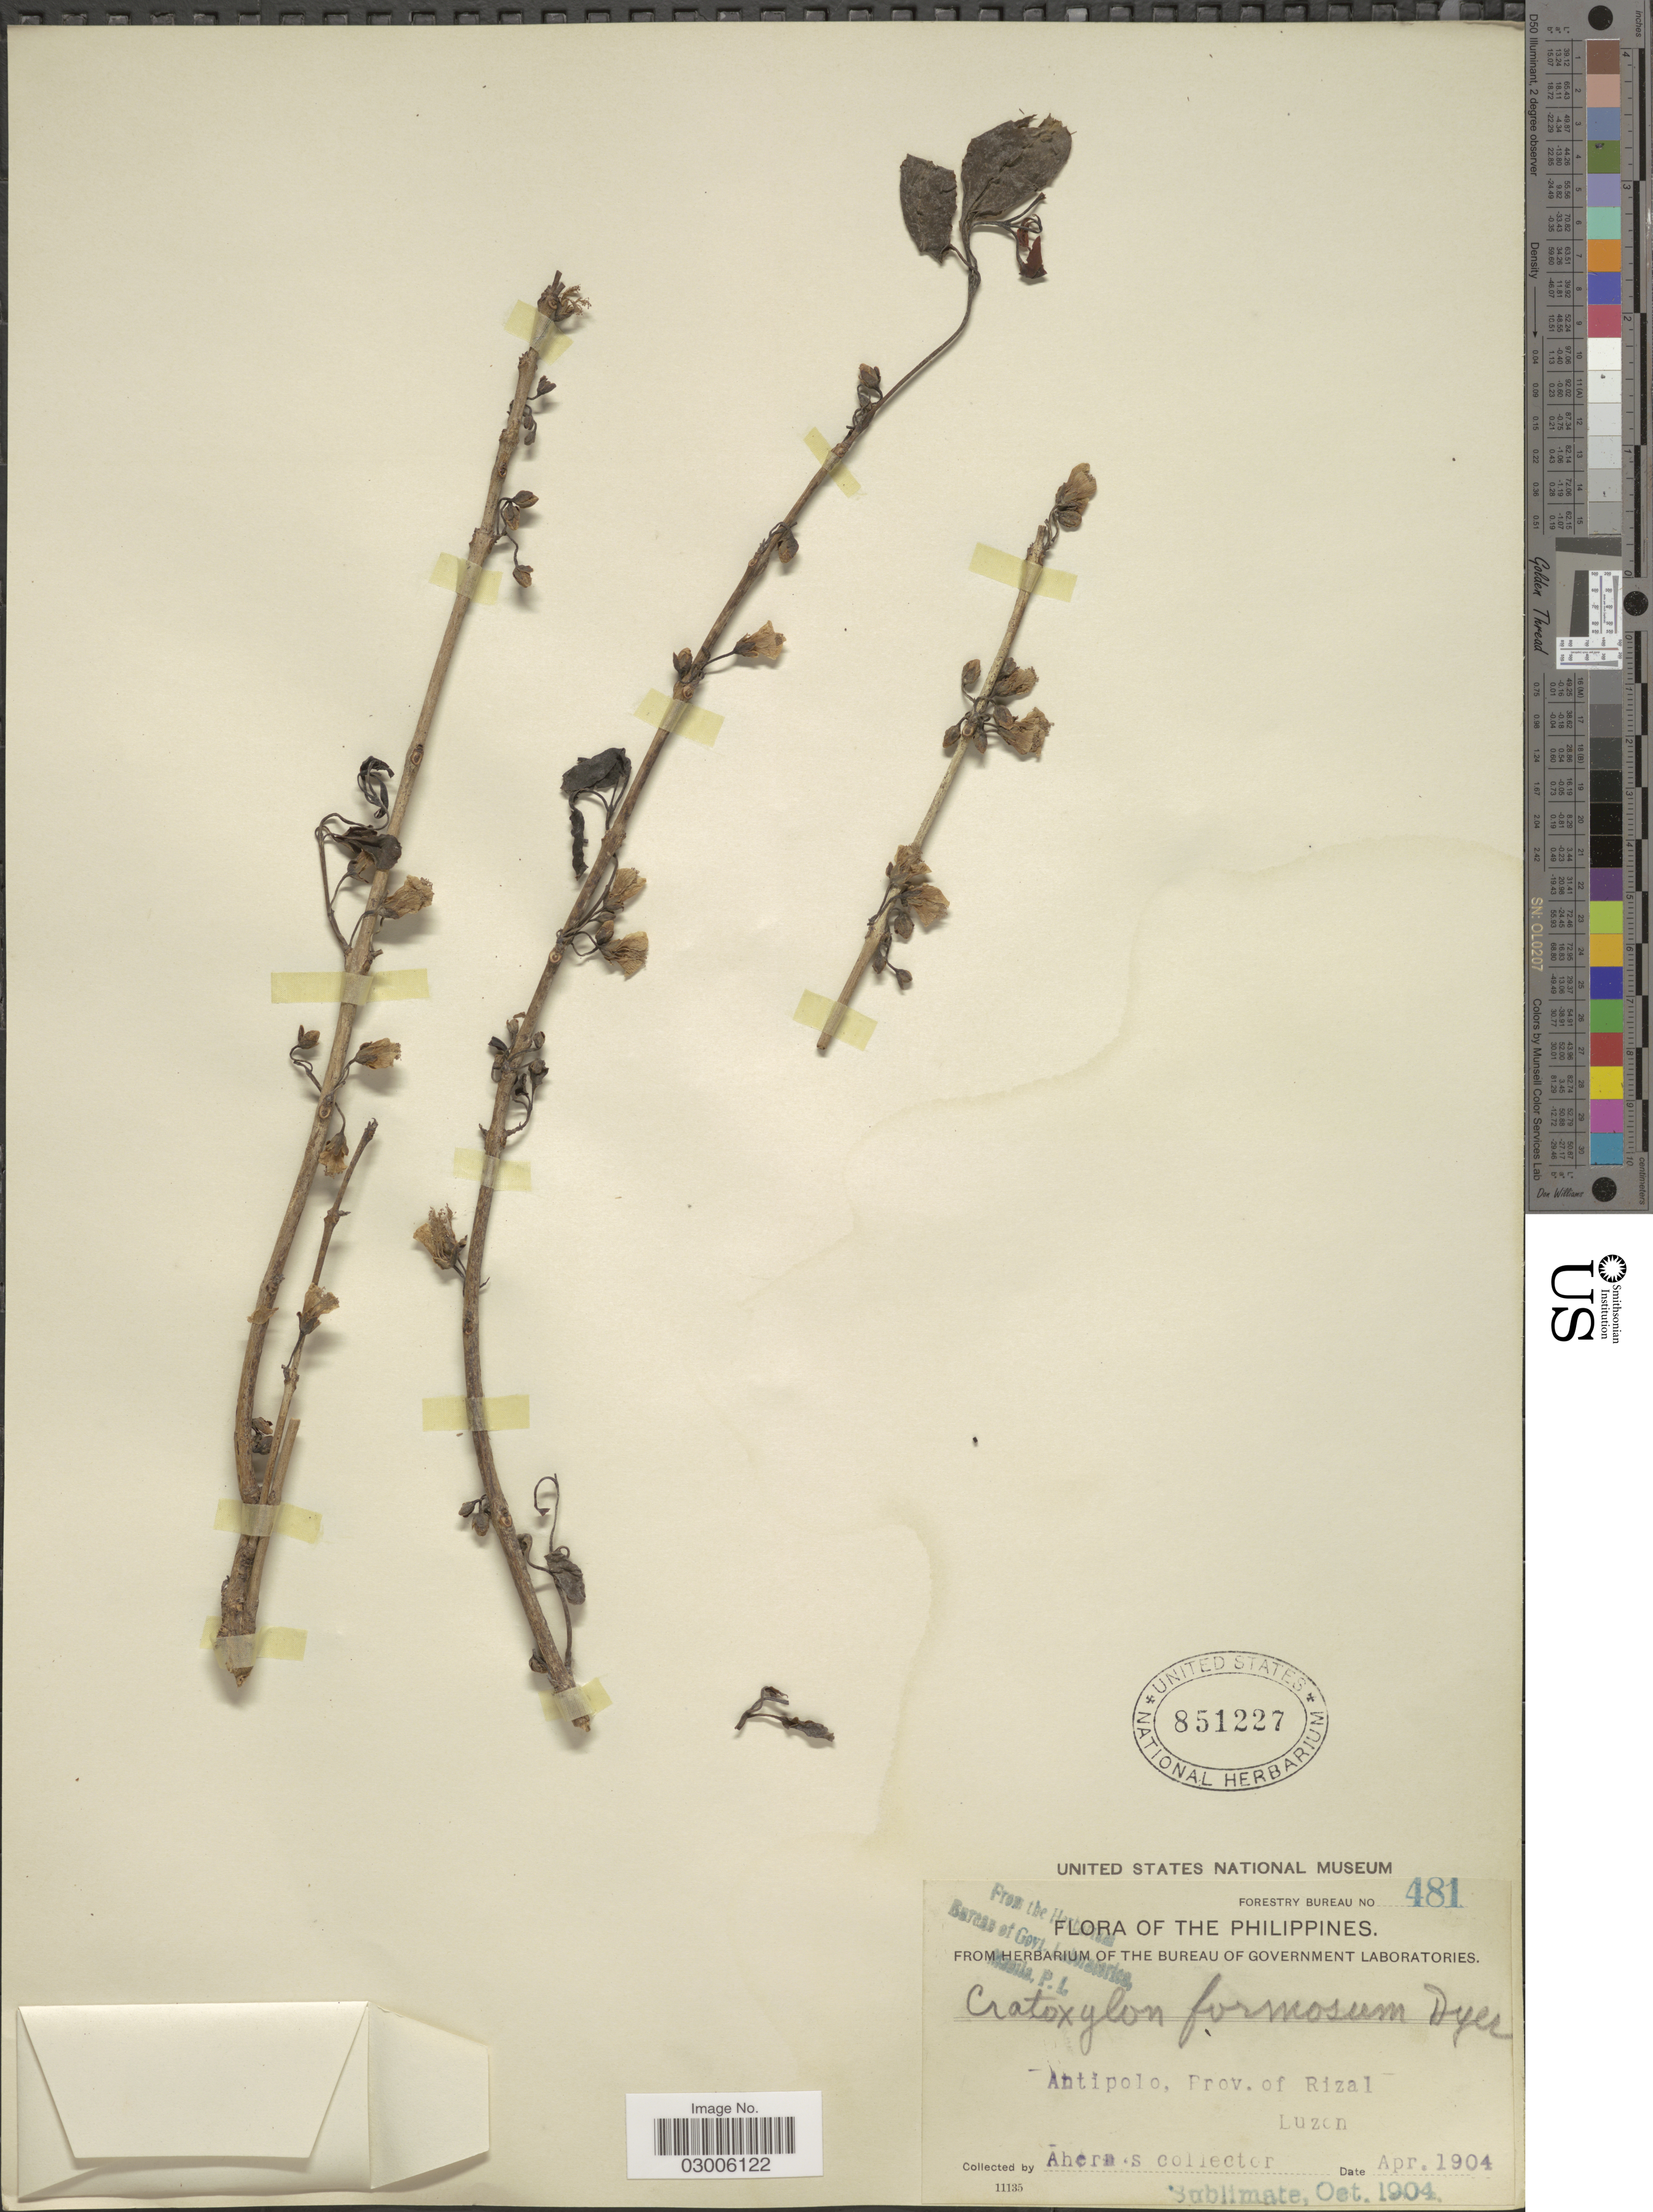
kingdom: Plantae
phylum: Tracheophyta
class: Magnoliopsida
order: Malpighiales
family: Hypericaceae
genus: Cratoxylum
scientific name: Cratoxylum cochinchinense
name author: (Lour.) Blume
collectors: Ahern's collector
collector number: Forestry Bureau 481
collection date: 1904-04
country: Philippines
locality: Antipolo, Prov. of Rizal, Luzon.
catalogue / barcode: US 851227